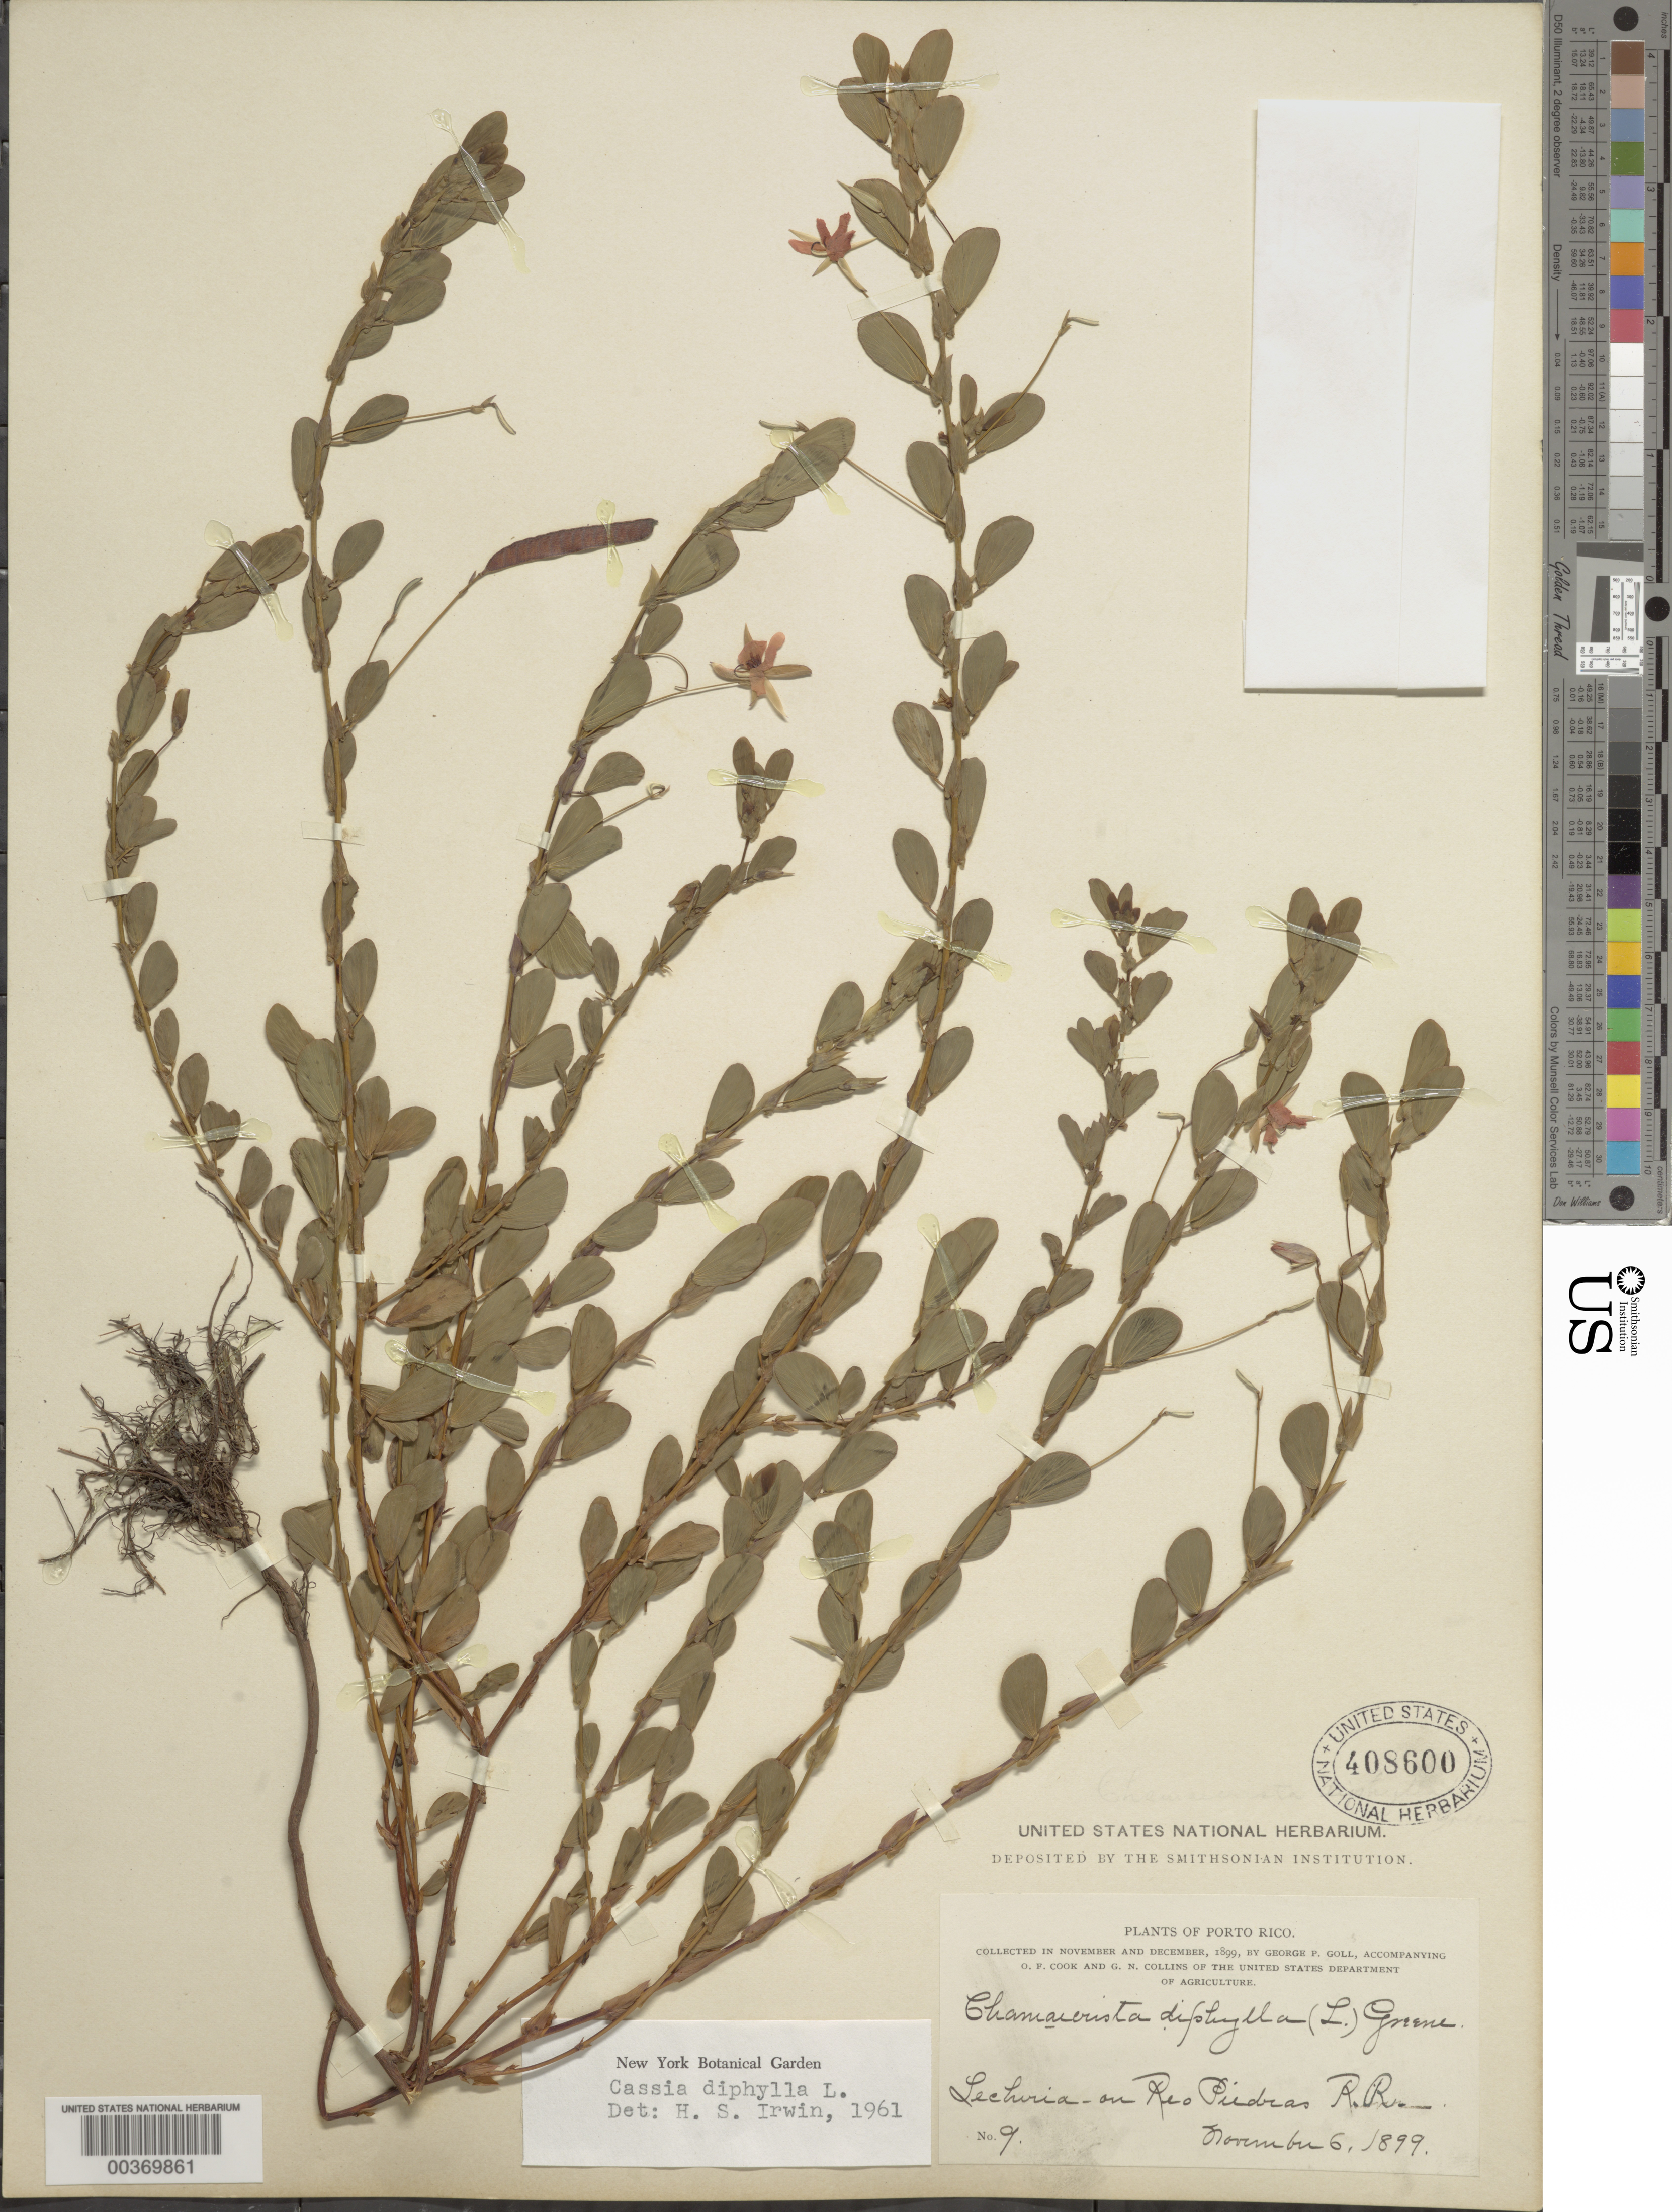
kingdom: Plantae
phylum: Tracheophyta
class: Magnoliopsida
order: Fabales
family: Fabaceae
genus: Chamaecrista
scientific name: Chamaecrista diphylla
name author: (L.) Greene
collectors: G. P. Goll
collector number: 9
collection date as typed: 06 Nov 1899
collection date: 1899-11-06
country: Puerto Rico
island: Greater Antilles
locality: Lechvia on rio piedras r.r.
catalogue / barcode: US 408600